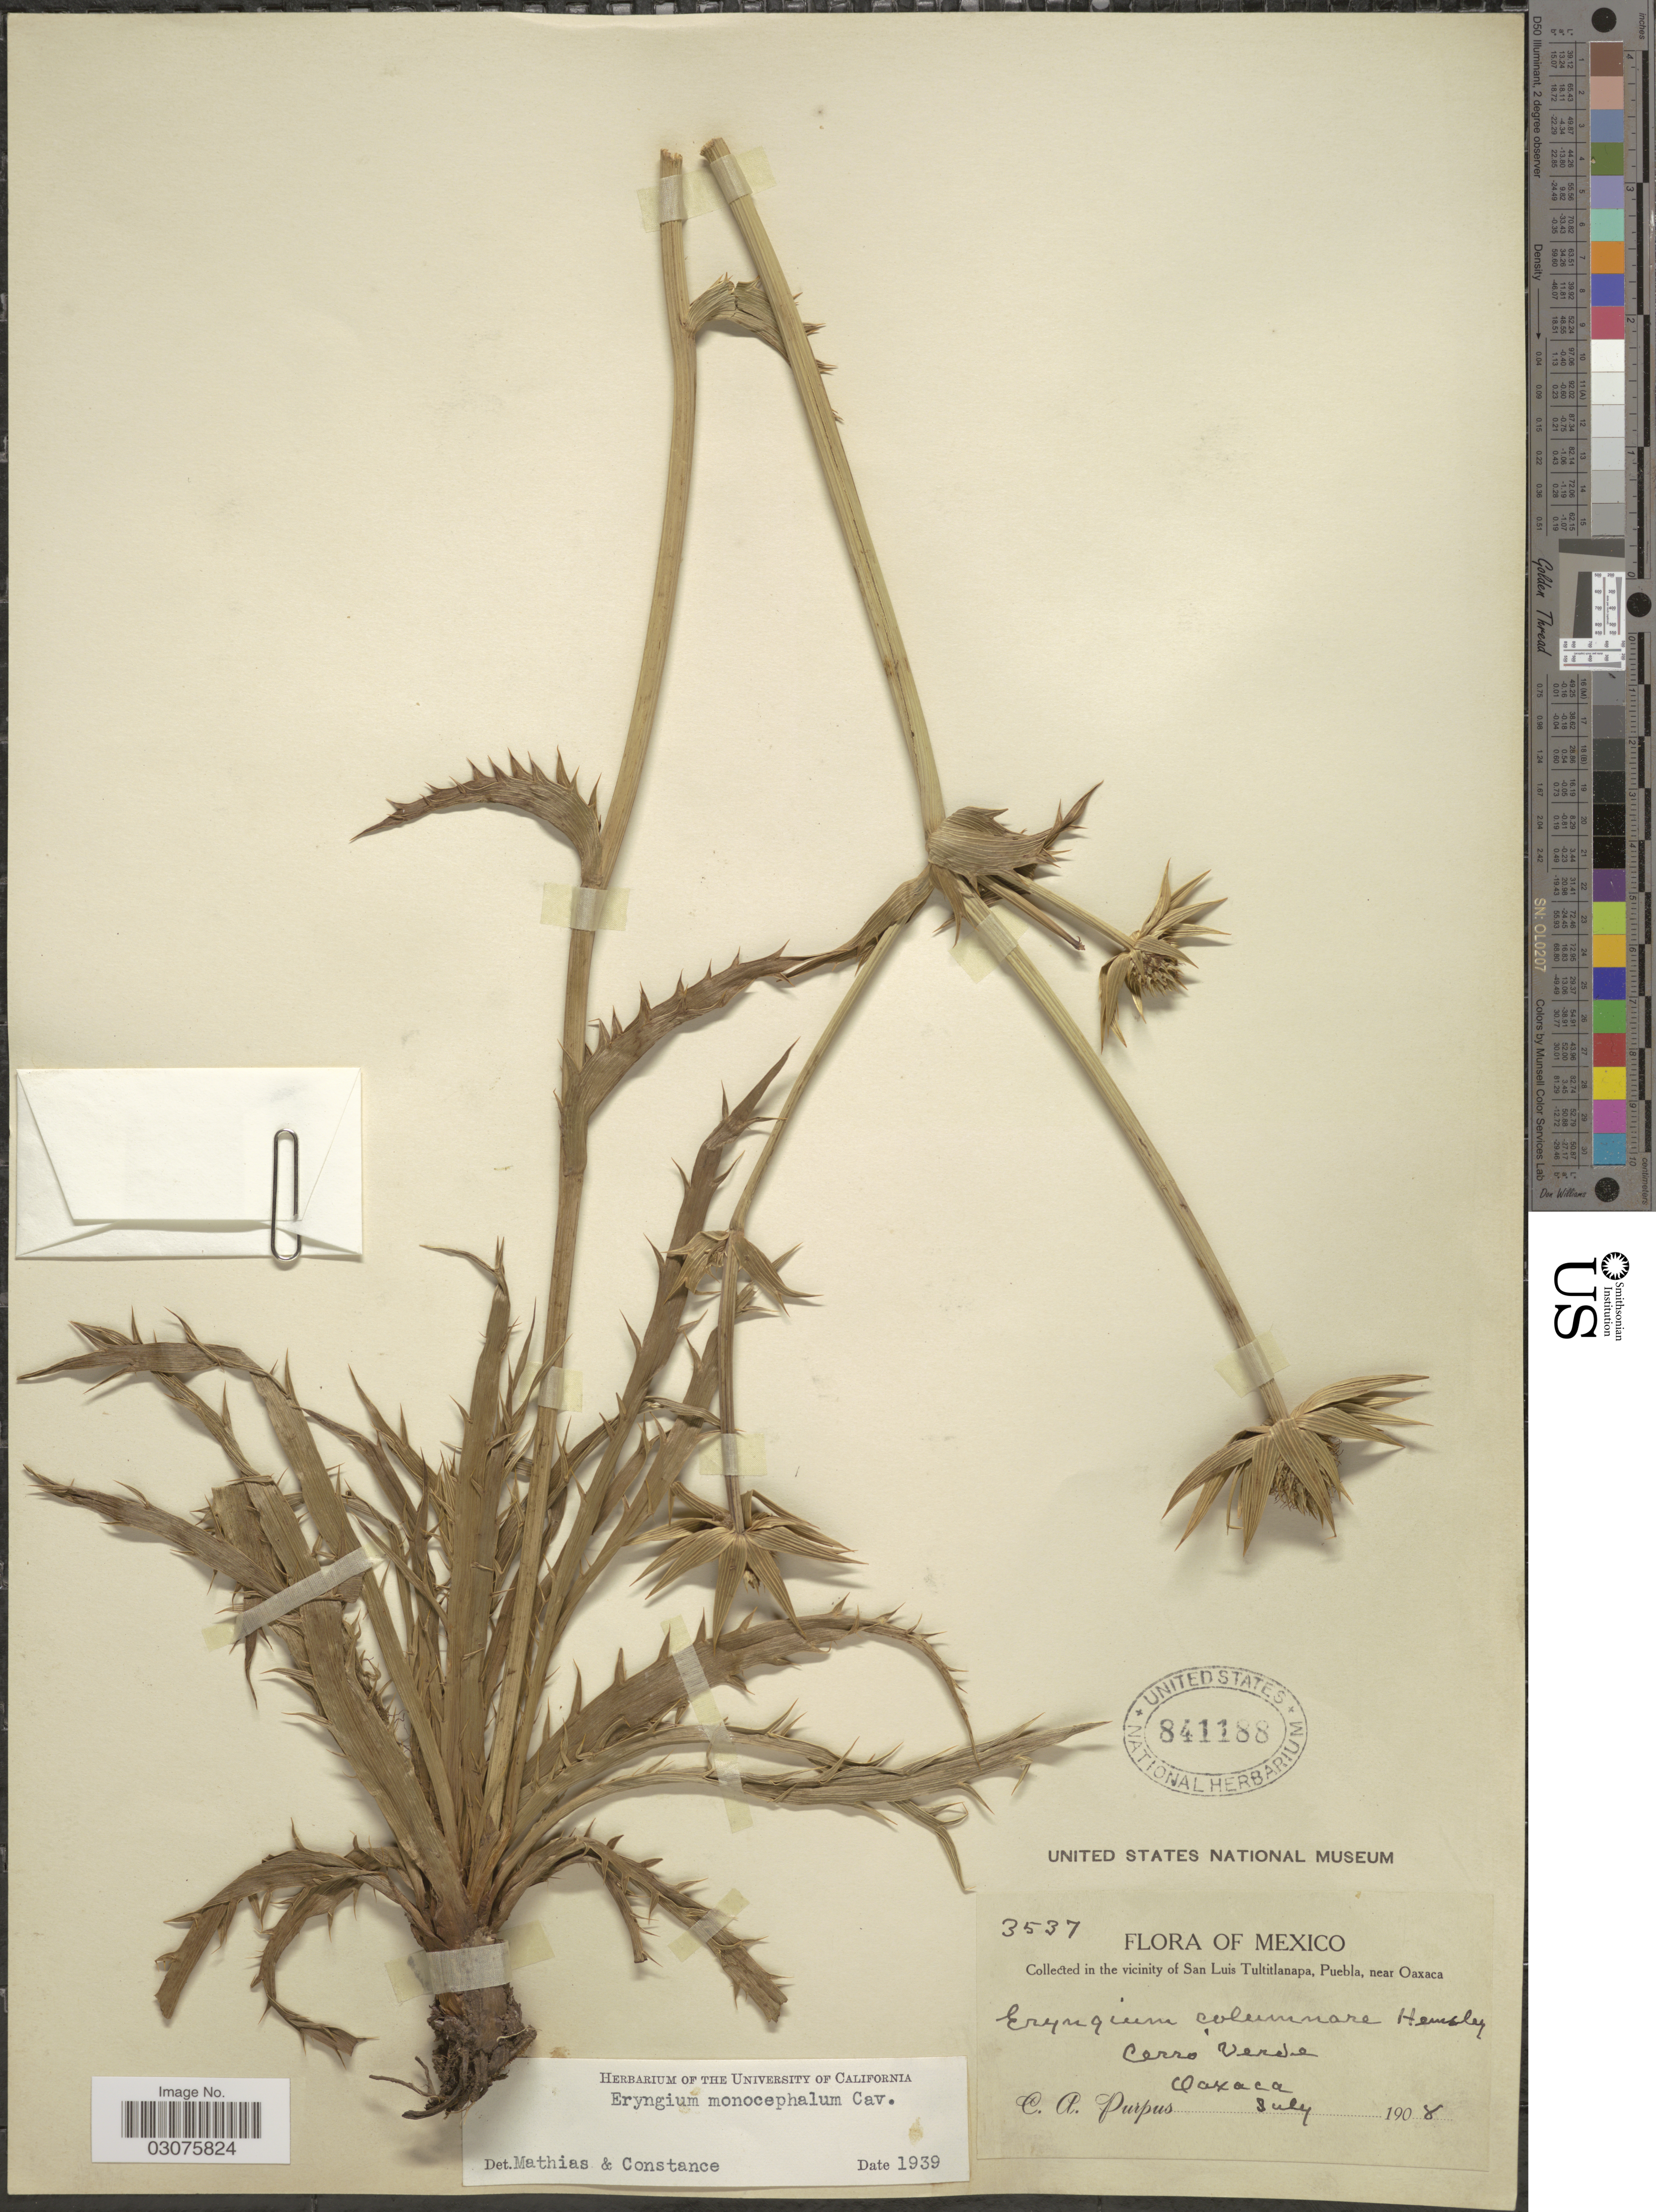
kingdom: Plantae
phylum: Tracheophyta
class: Magnoliopsida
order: Apiales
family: Apiaceae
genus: Eryngium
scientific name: Eryngium monocephalum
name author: Cav.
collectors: C. A. Purpus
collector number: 3537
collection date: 1908-07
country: Mexico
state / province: Oaxaca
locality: Cerro Verde.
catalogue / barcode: US 841188